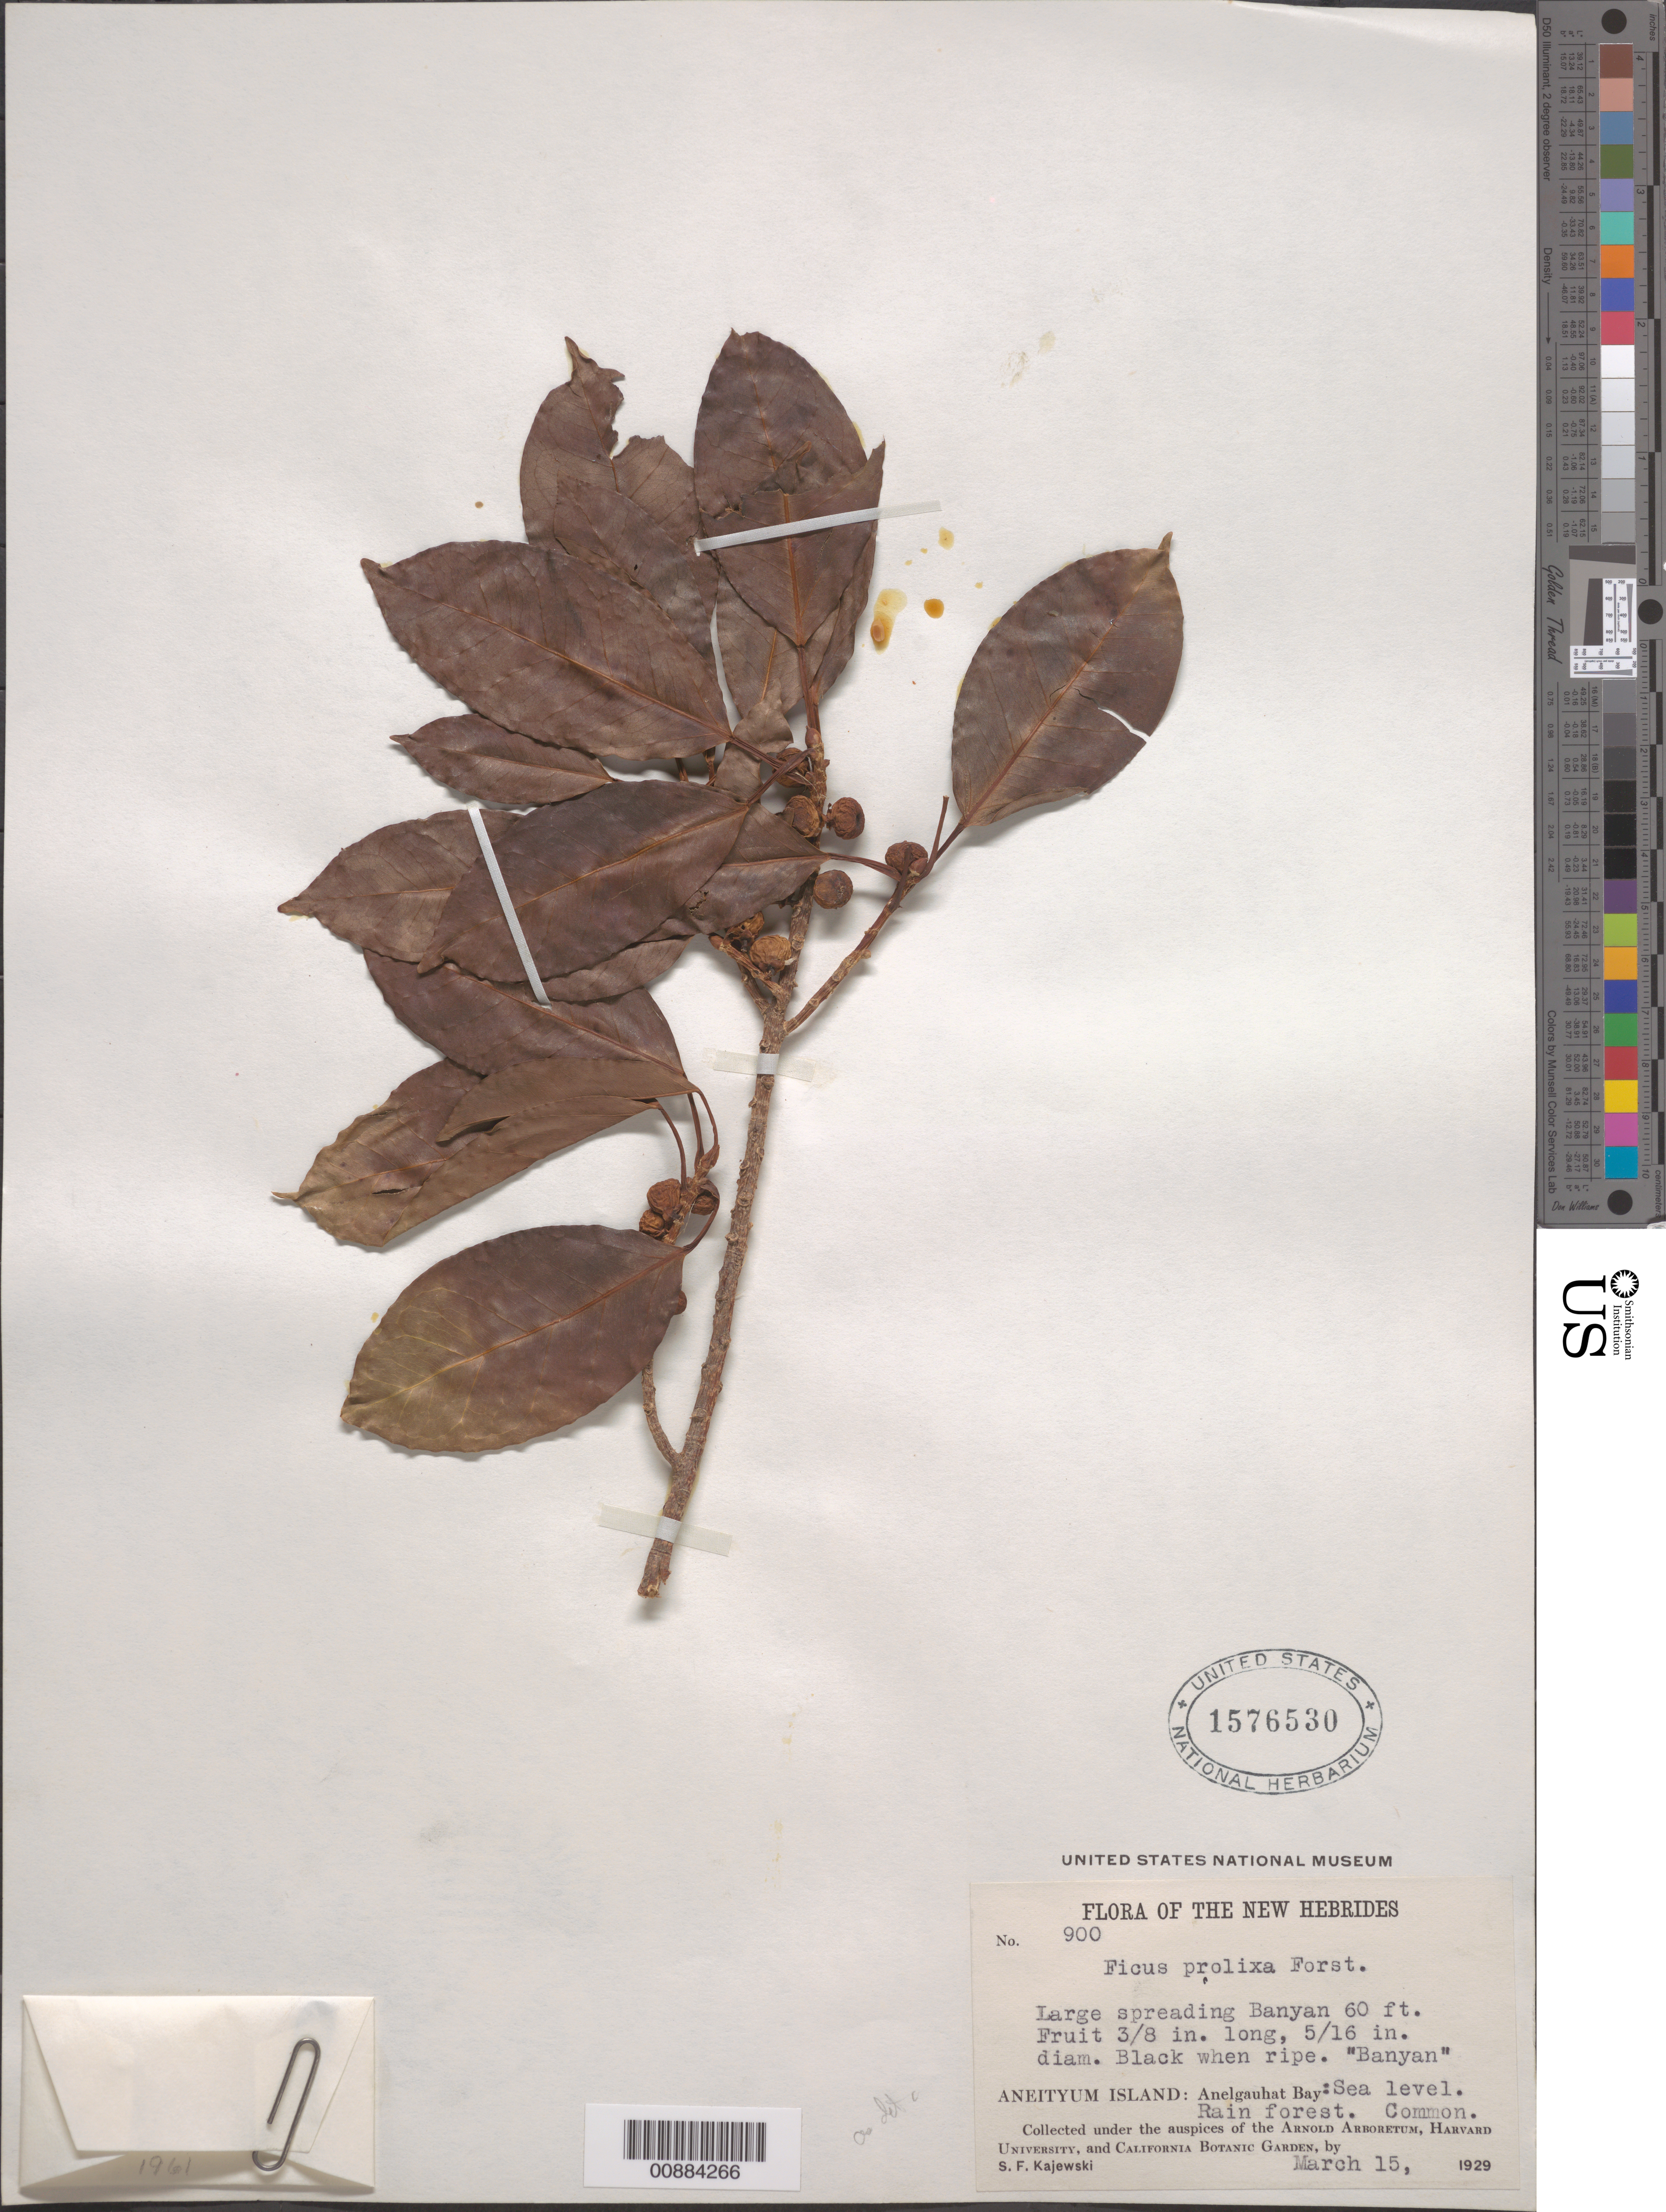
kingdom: Plantae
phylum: Tracheophyta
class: Magnoliopsida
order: Rosales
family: Moraceae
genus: Ficus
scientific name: Ficus prolixa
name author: G. Forst.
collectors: S. Kajewski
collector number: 900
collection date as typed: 15 Mar 1929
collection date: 1929-03-15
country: Vanuatu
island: Anatom [Aneityum]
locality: Anelgauhat Bay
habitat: Rain forest.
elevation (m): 0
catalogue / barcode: US 1576530